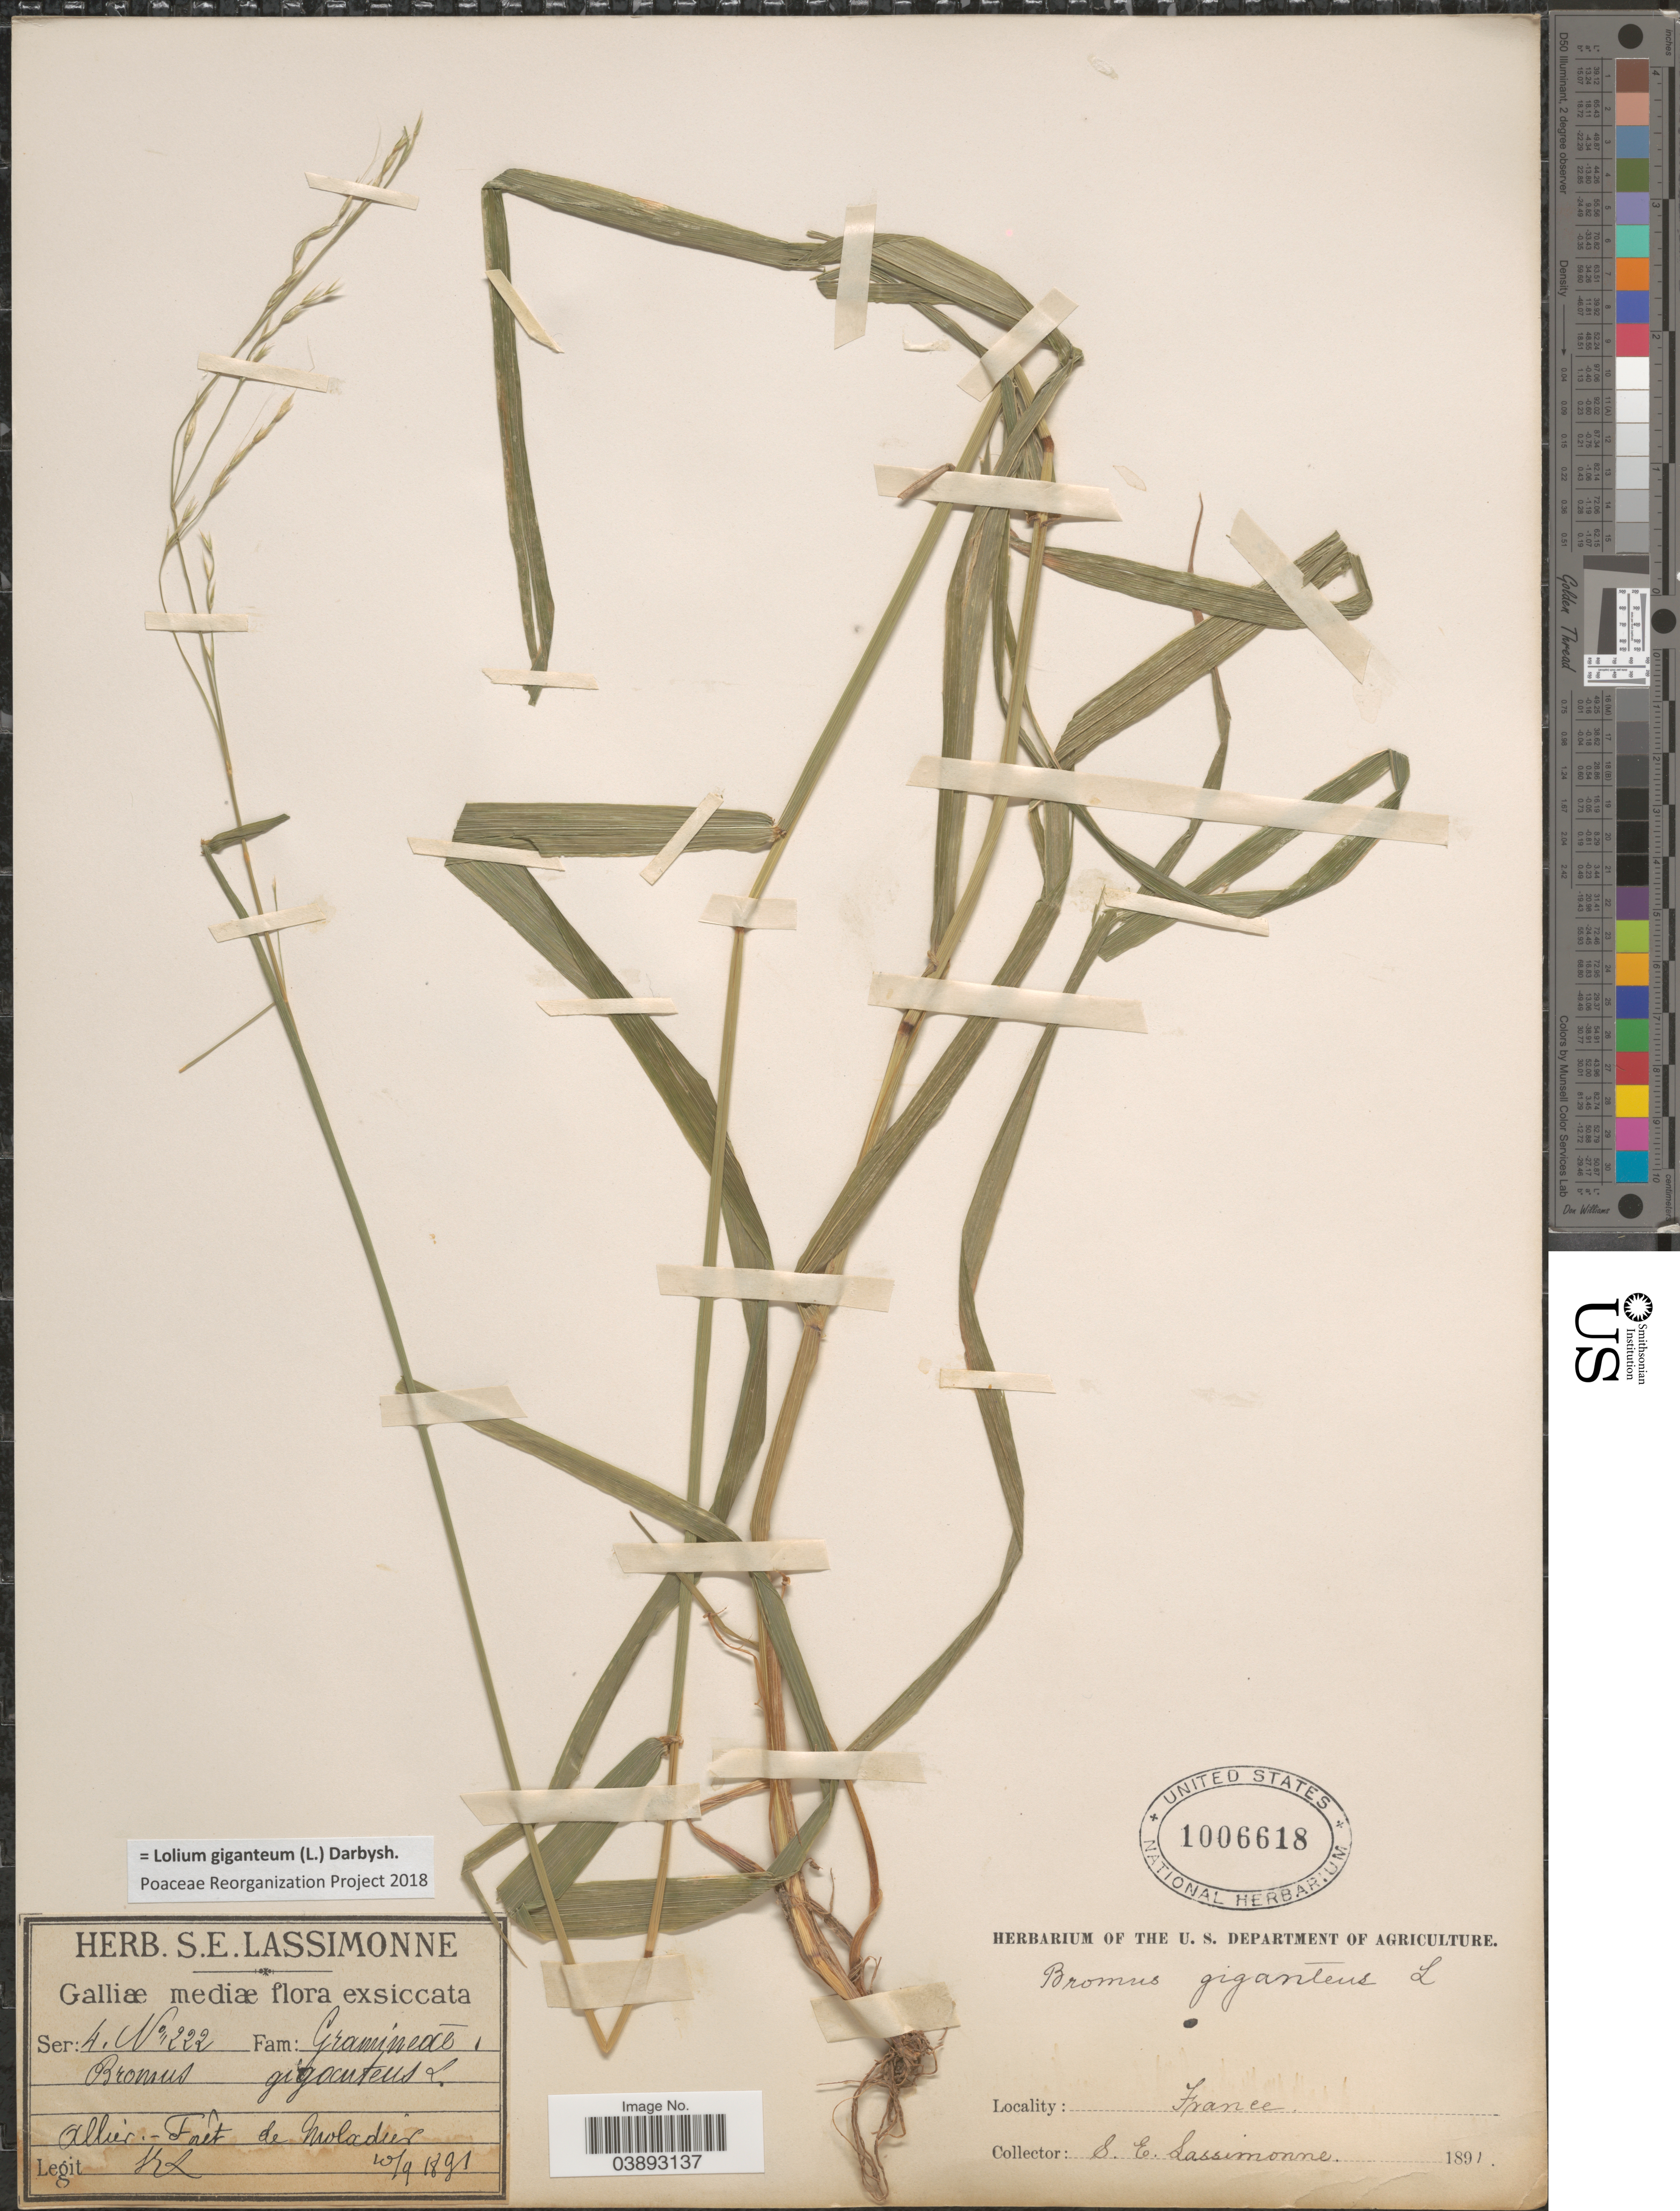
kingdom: Plantae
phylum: Tracheophyta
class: Liliopsida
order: Poales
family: Poaceae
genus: Lolium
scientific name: Lolium giganteum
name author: (L.) Darbysh.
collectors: S. Lassimonne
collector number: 222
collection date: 1891-09-10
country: France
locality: Galliæ mediæ. Allier.-Forêt de Moladier.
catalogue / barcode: US 1006618